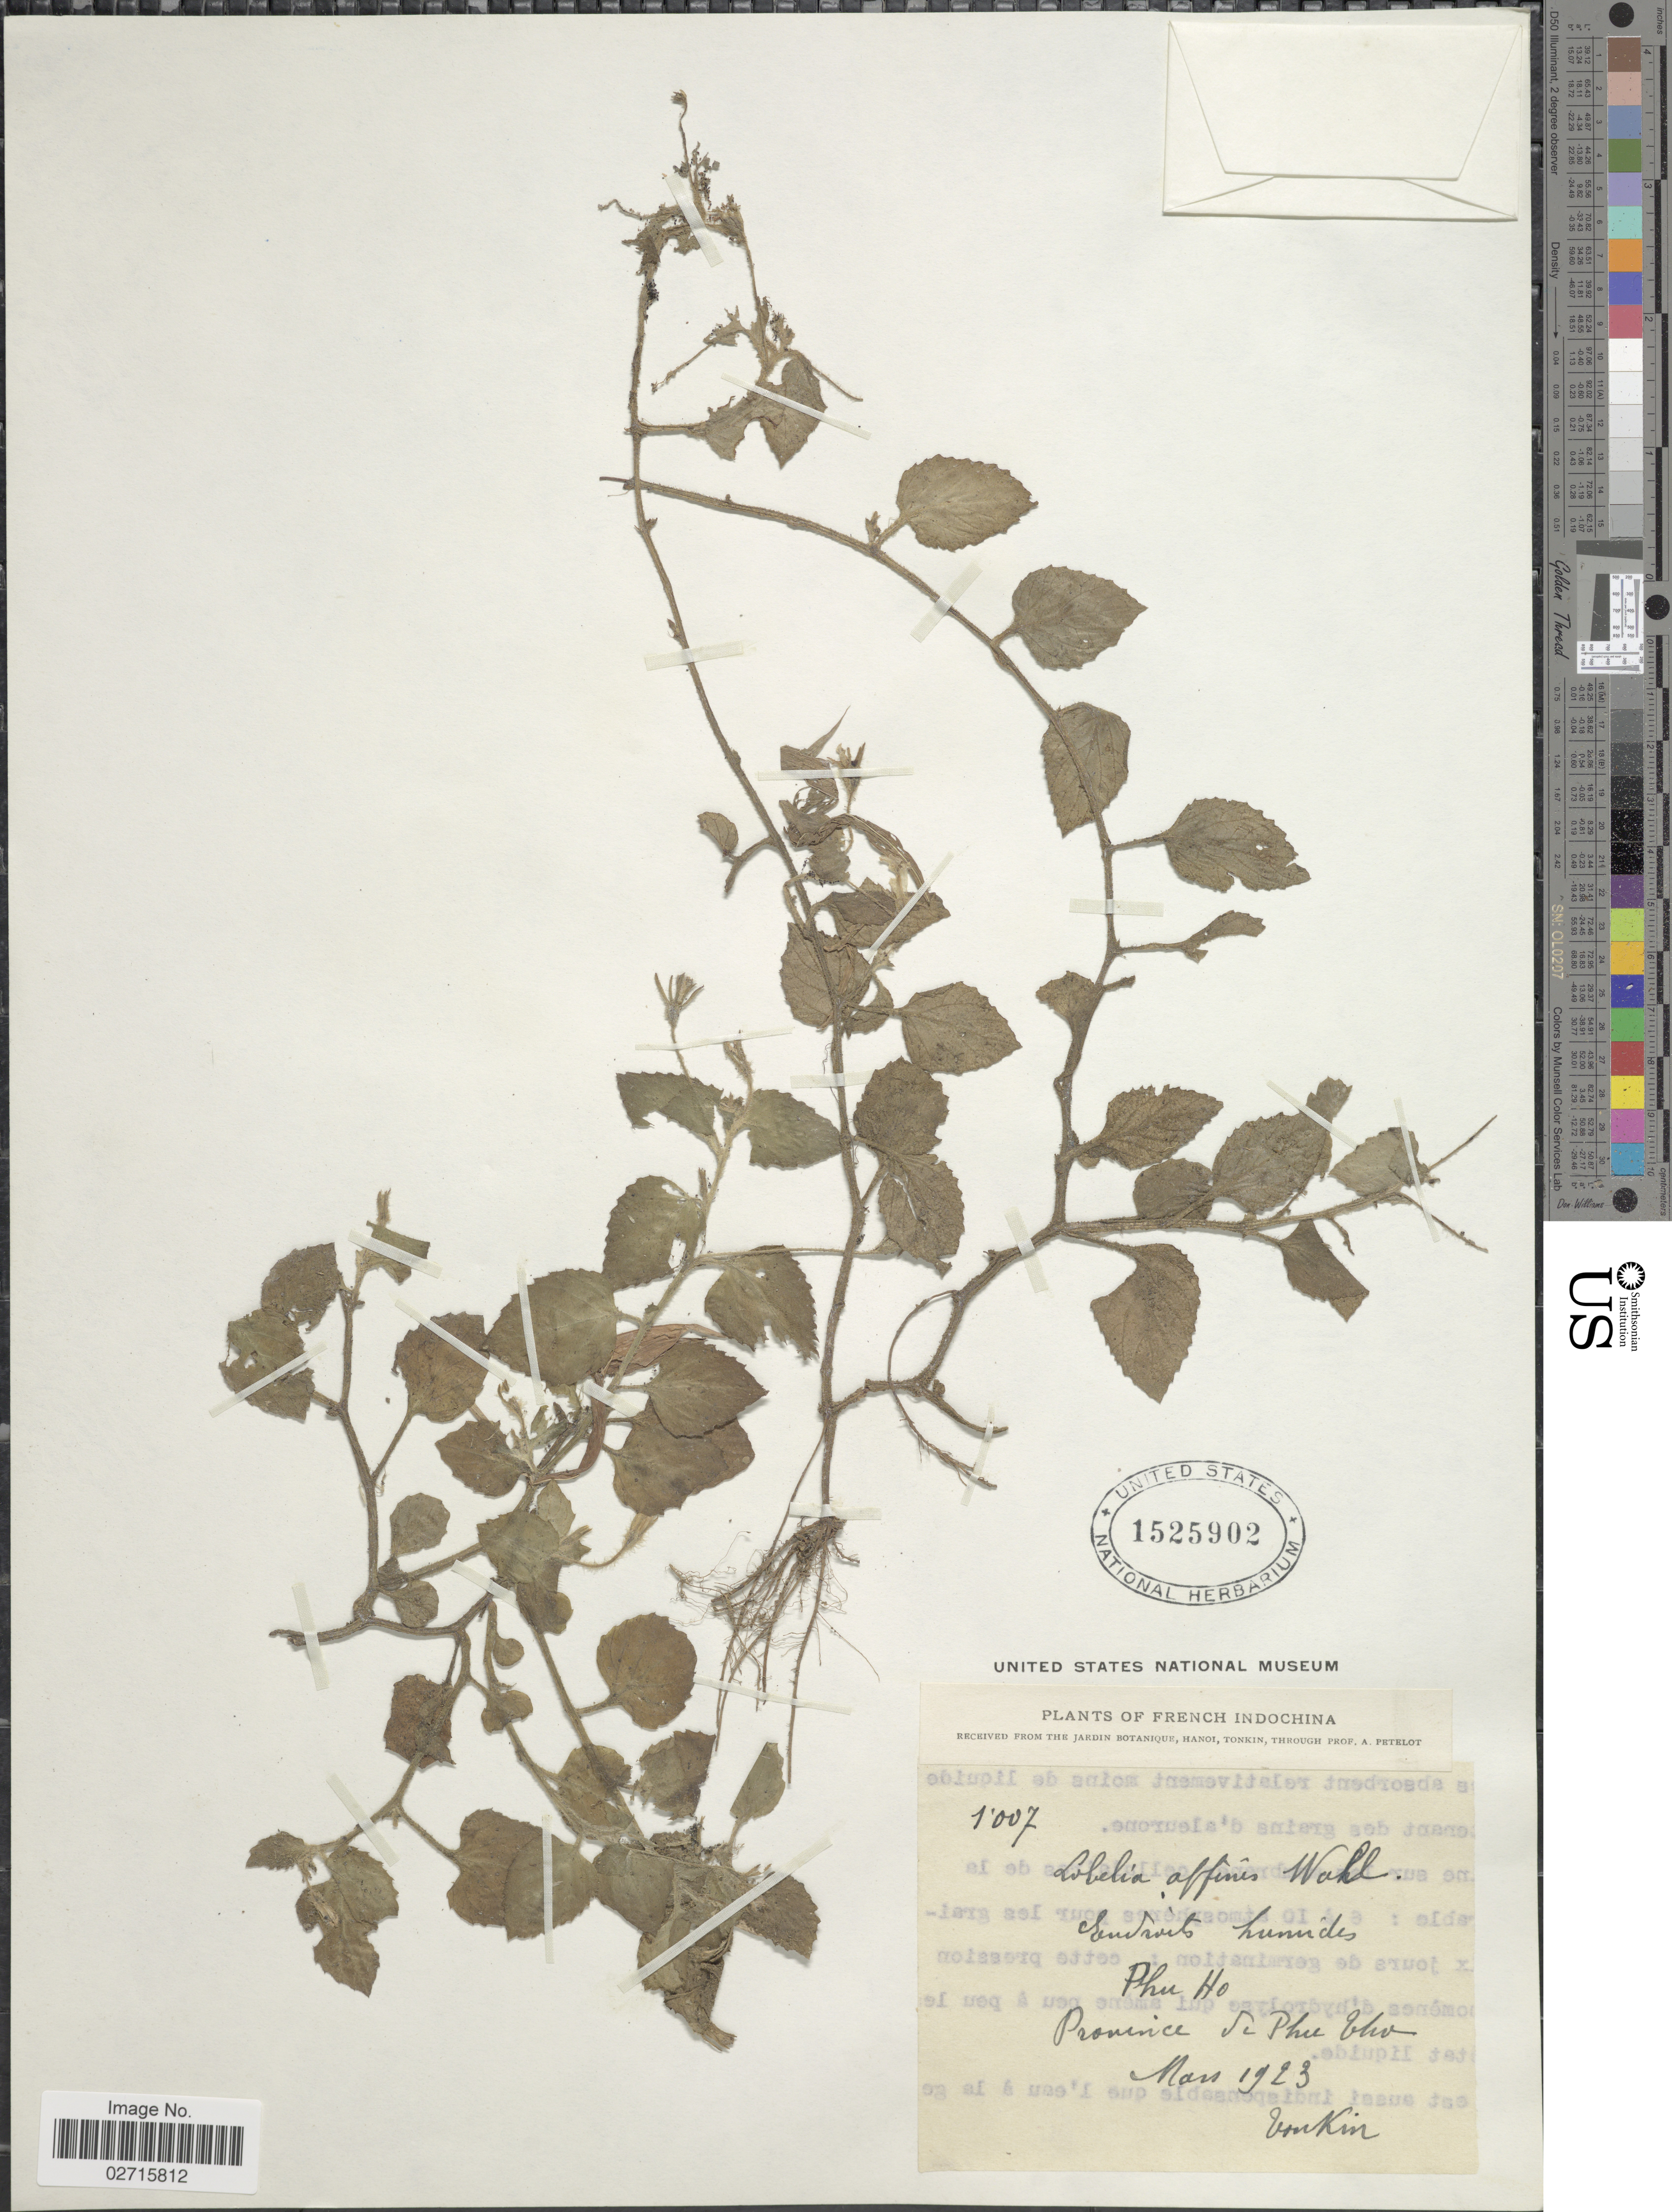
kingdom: Plantae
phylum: Tracheophyta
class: Magnoliopsida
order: Asterales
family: Campanulaceae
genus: Lobelia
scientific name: Lobelia succulenta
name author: Blume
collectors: A. Petelot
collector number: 1007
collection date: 1923-03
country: Vietnam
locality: French Indochina, Phu Ho, Province du Phu Tho, Tonkin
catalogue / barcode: US 1525902